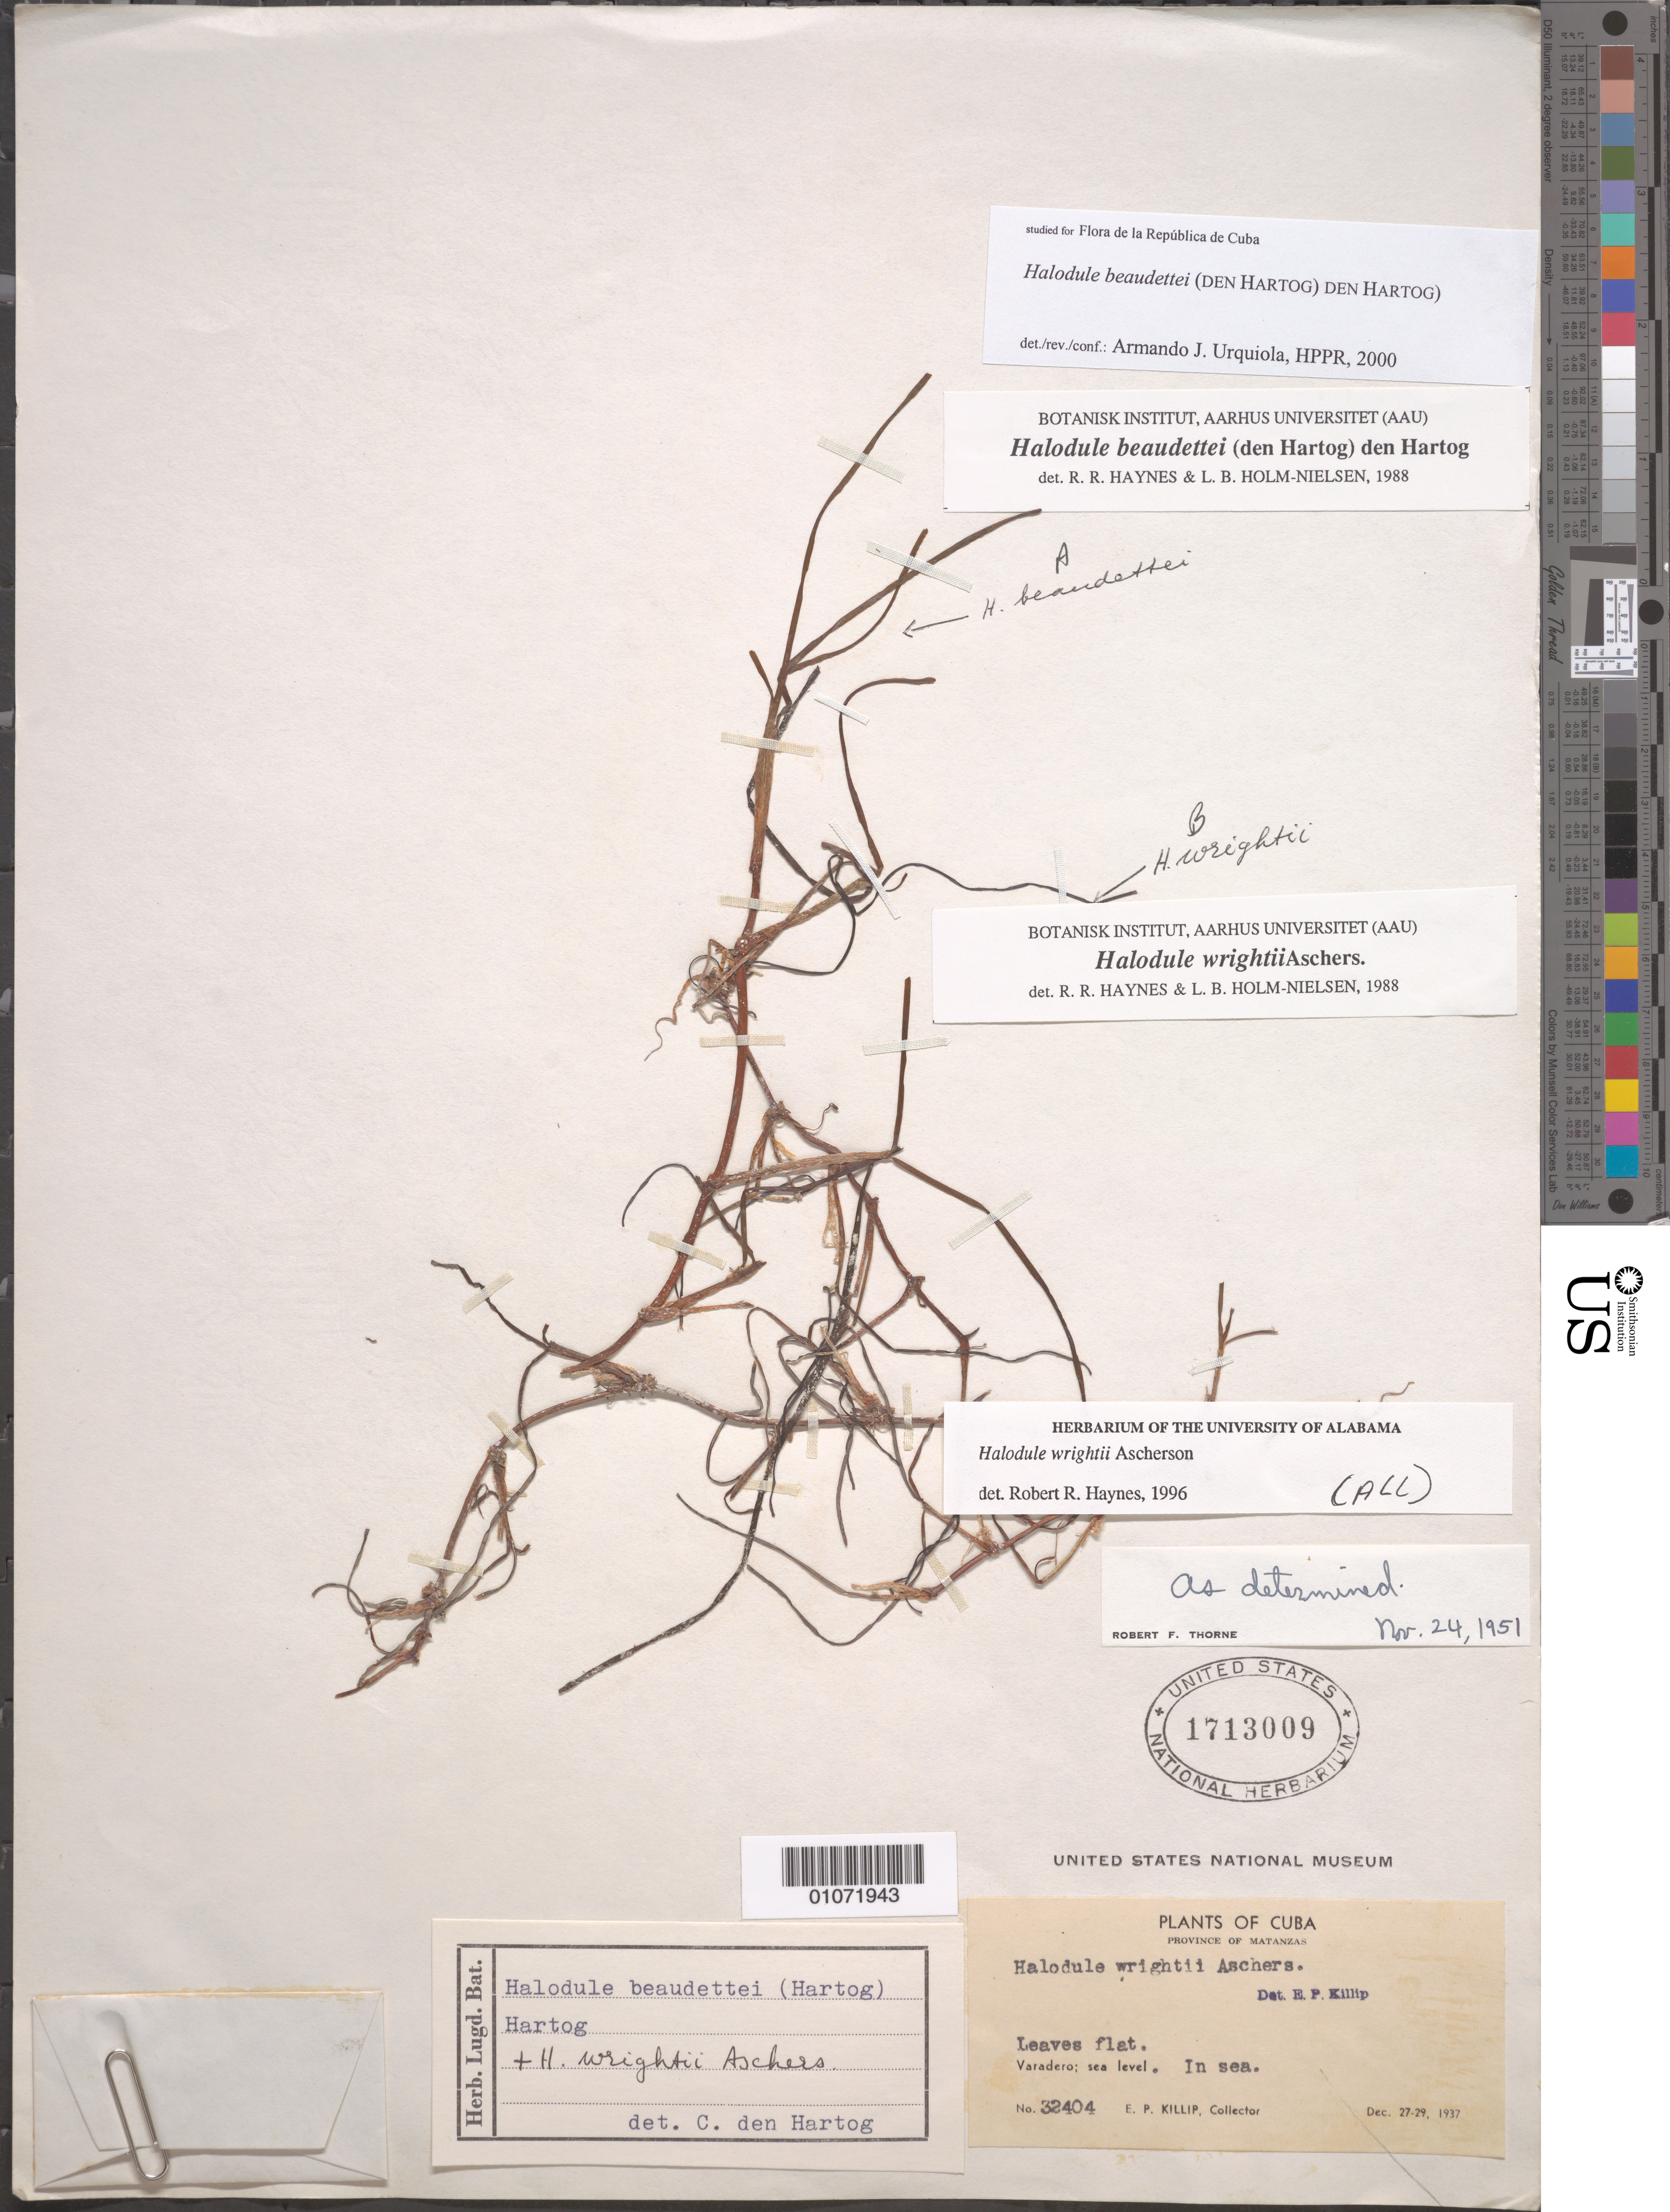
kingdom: Plantae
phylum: Tracheophyta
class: Liliopsida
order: Alismatales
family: Cymodoceaceae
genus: Halodule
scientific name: Halodule beaudettei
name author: (Hartog) Hartog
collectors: E. P. Killip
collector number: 32404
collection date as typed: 27 Dec 1937 to 29 Dec 1937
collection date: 1937-12-27/1937-12-29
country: Cuba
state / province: Matanzas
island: Cuba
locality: Leaves flat: Veradero: sea level In sea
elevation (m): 0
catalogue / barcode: US 1713009